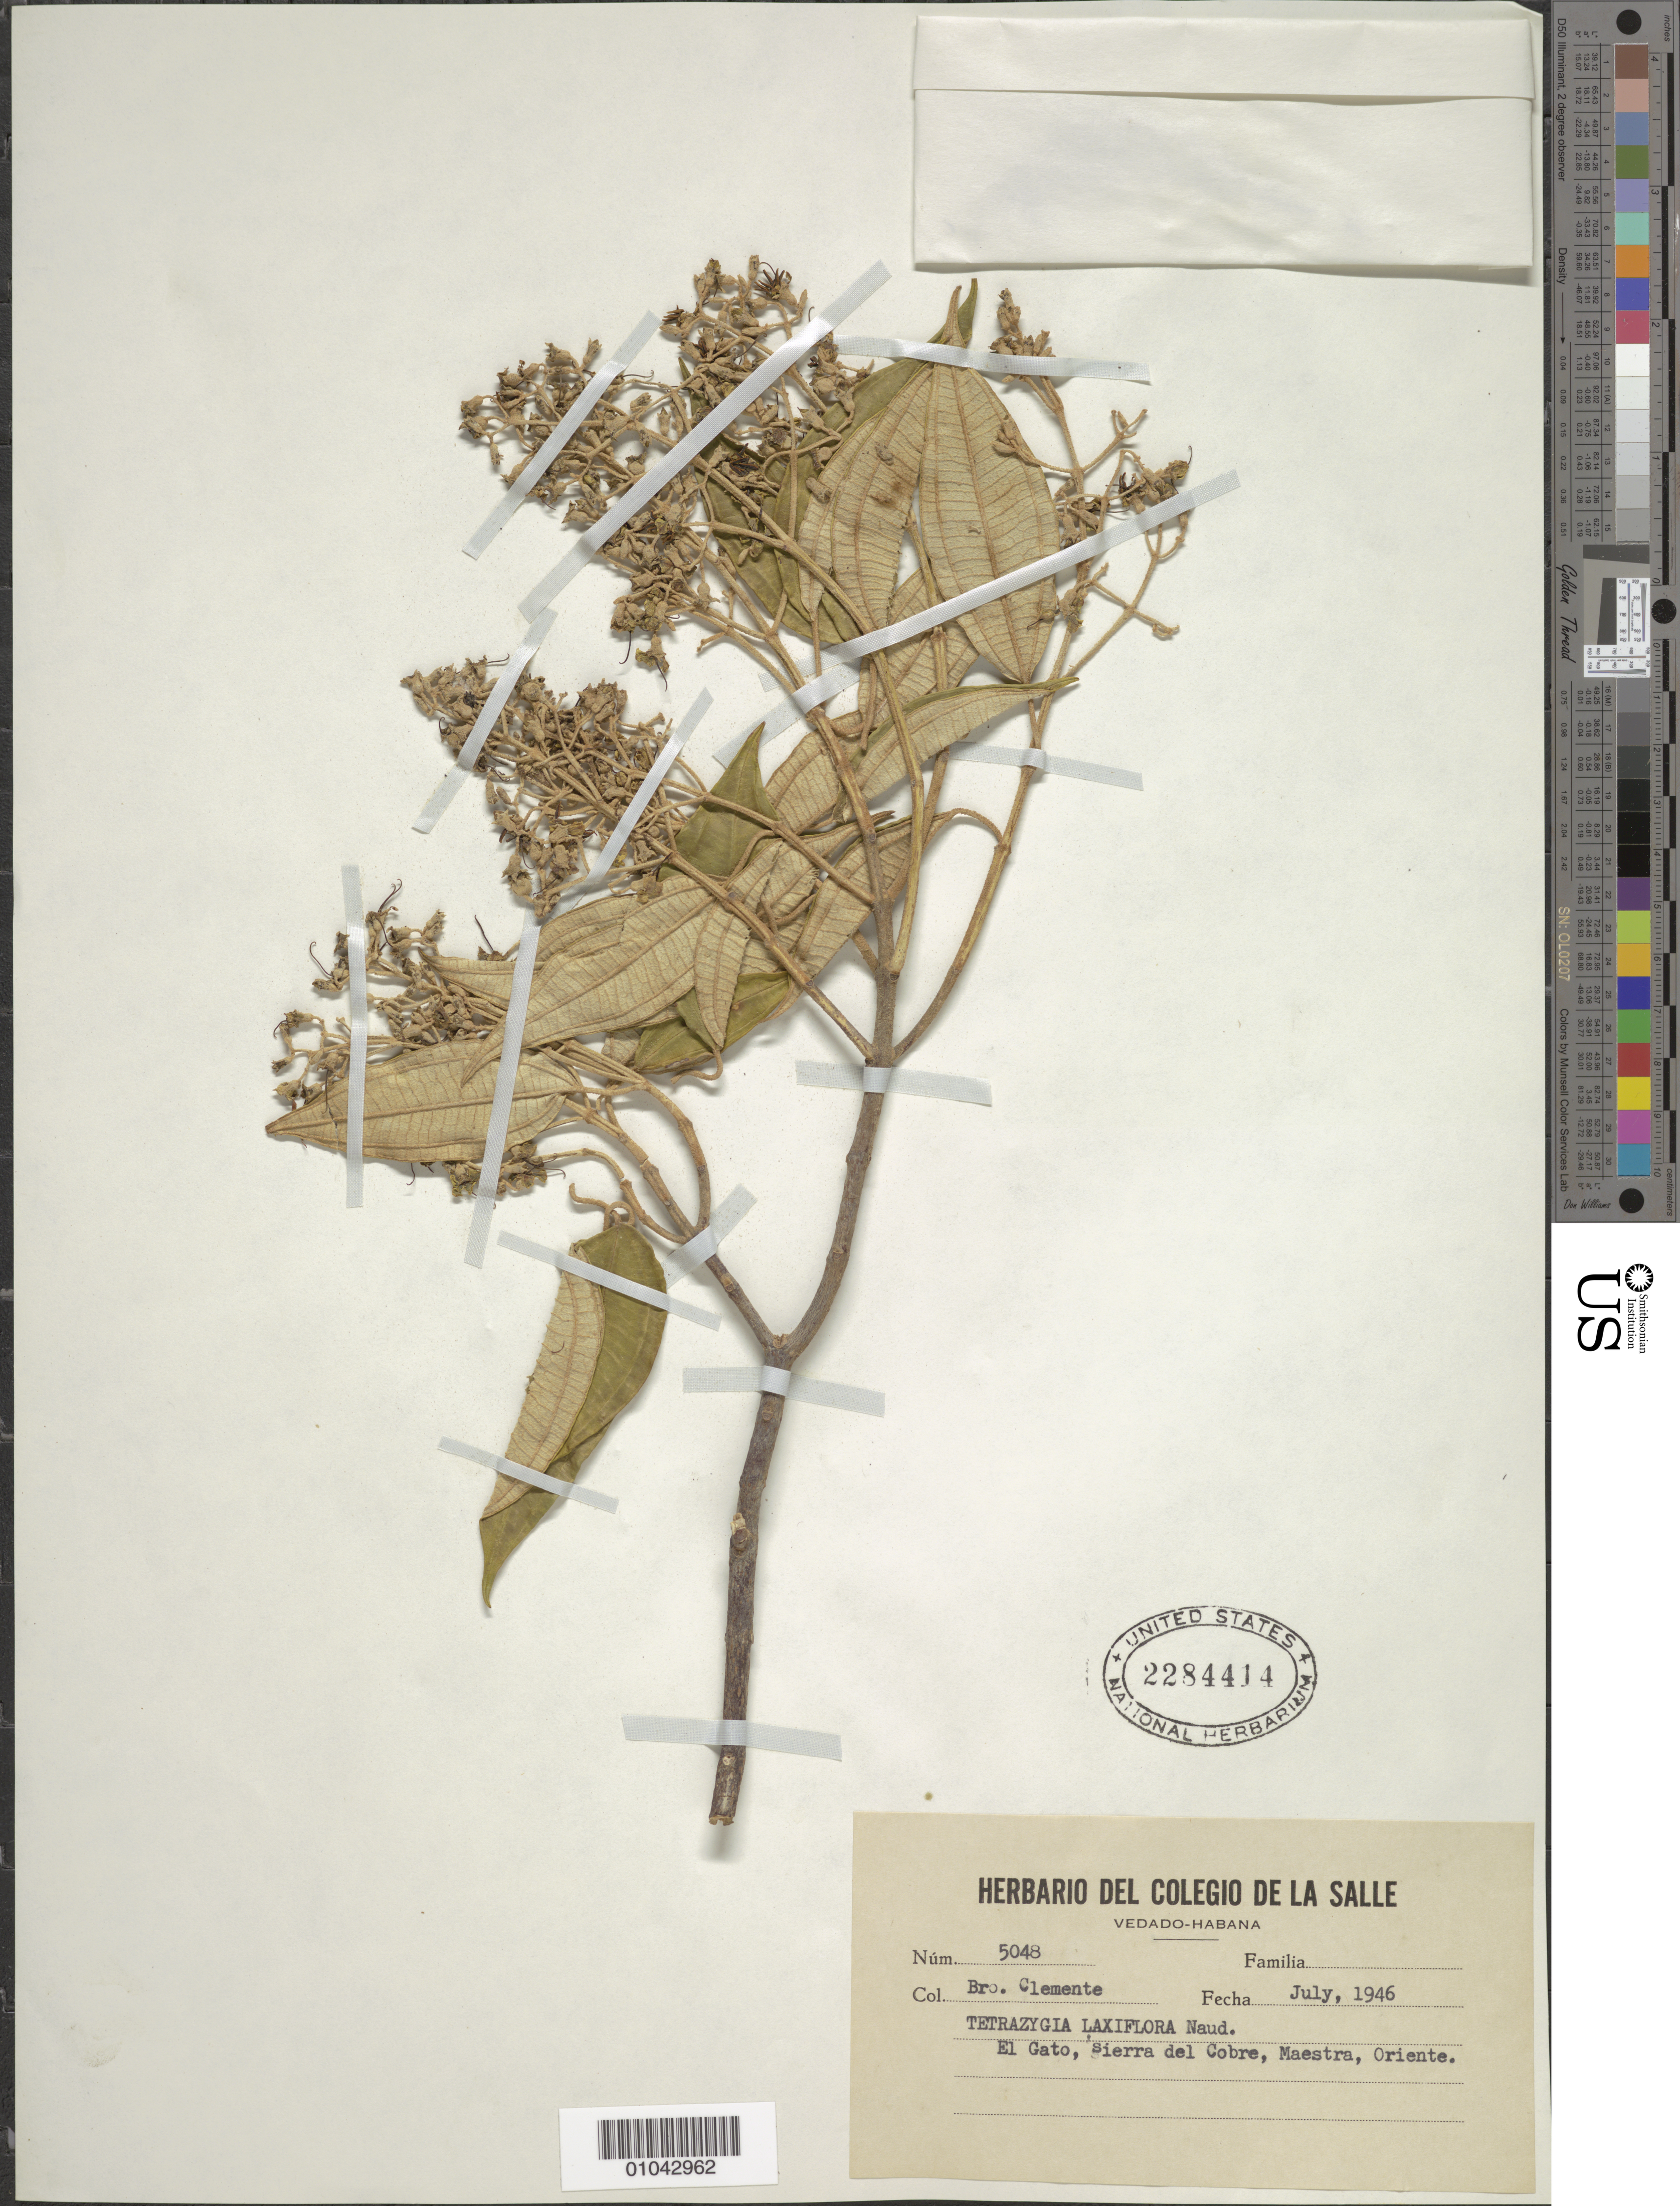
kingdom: Plantae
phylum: Tracheophyta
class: Magnoliopsida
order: Myrtales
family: Melastomataceae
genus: Tetrazygia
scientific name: Tetrazygia laxiflora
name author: Naudin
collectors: Bro. Clemente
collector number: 5048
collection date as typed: Jul 1946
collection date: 1946-07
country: Cuba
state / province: Oriente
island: Cuba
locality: El Gato, Sierra del Cobre, Maestra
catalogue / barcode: US 2284414